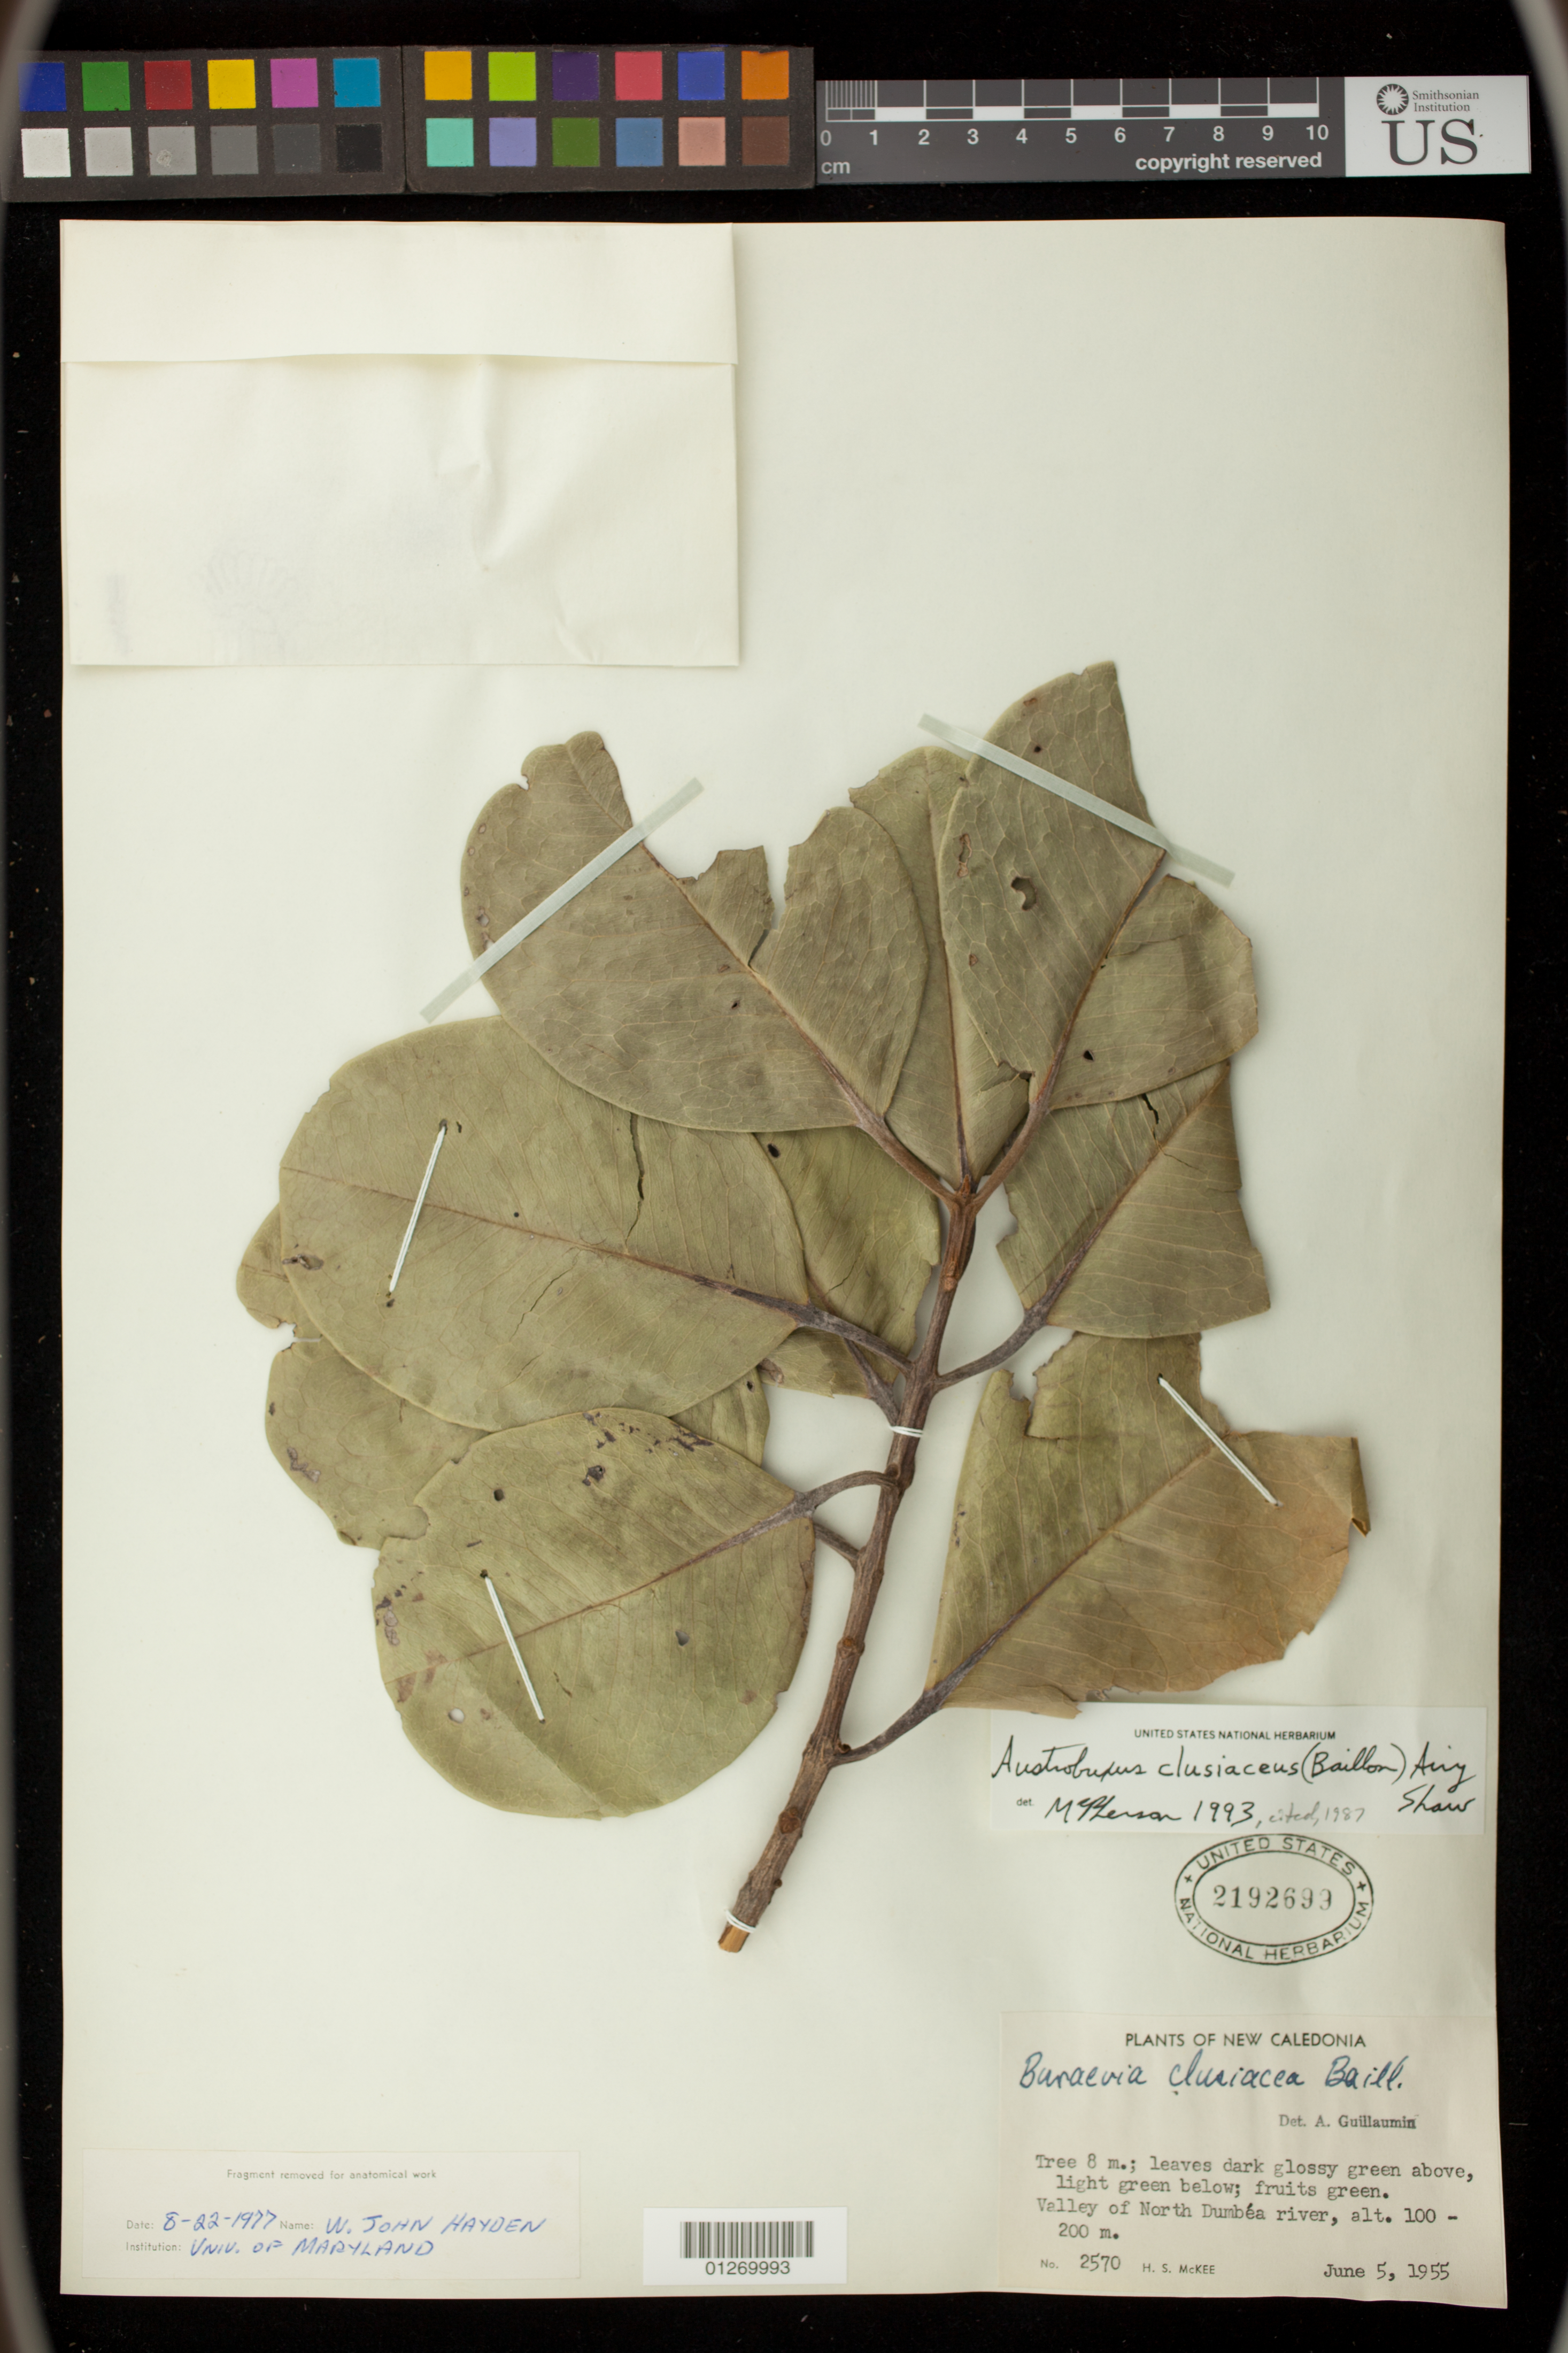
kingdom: Plantae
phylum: Tracheophyta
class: Magnoliopsida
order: Malpighiales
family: Picrodendraceae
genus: Austrobuxus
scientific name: Austrobuxus clusiaceus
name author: (Baill.) Airy Shaw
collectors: H. S. McKee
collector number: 2570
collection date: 1955-06-05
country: New Caledonia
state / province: South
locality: Valley of North Dumbéa river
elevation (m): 100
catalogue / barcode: US 2192699